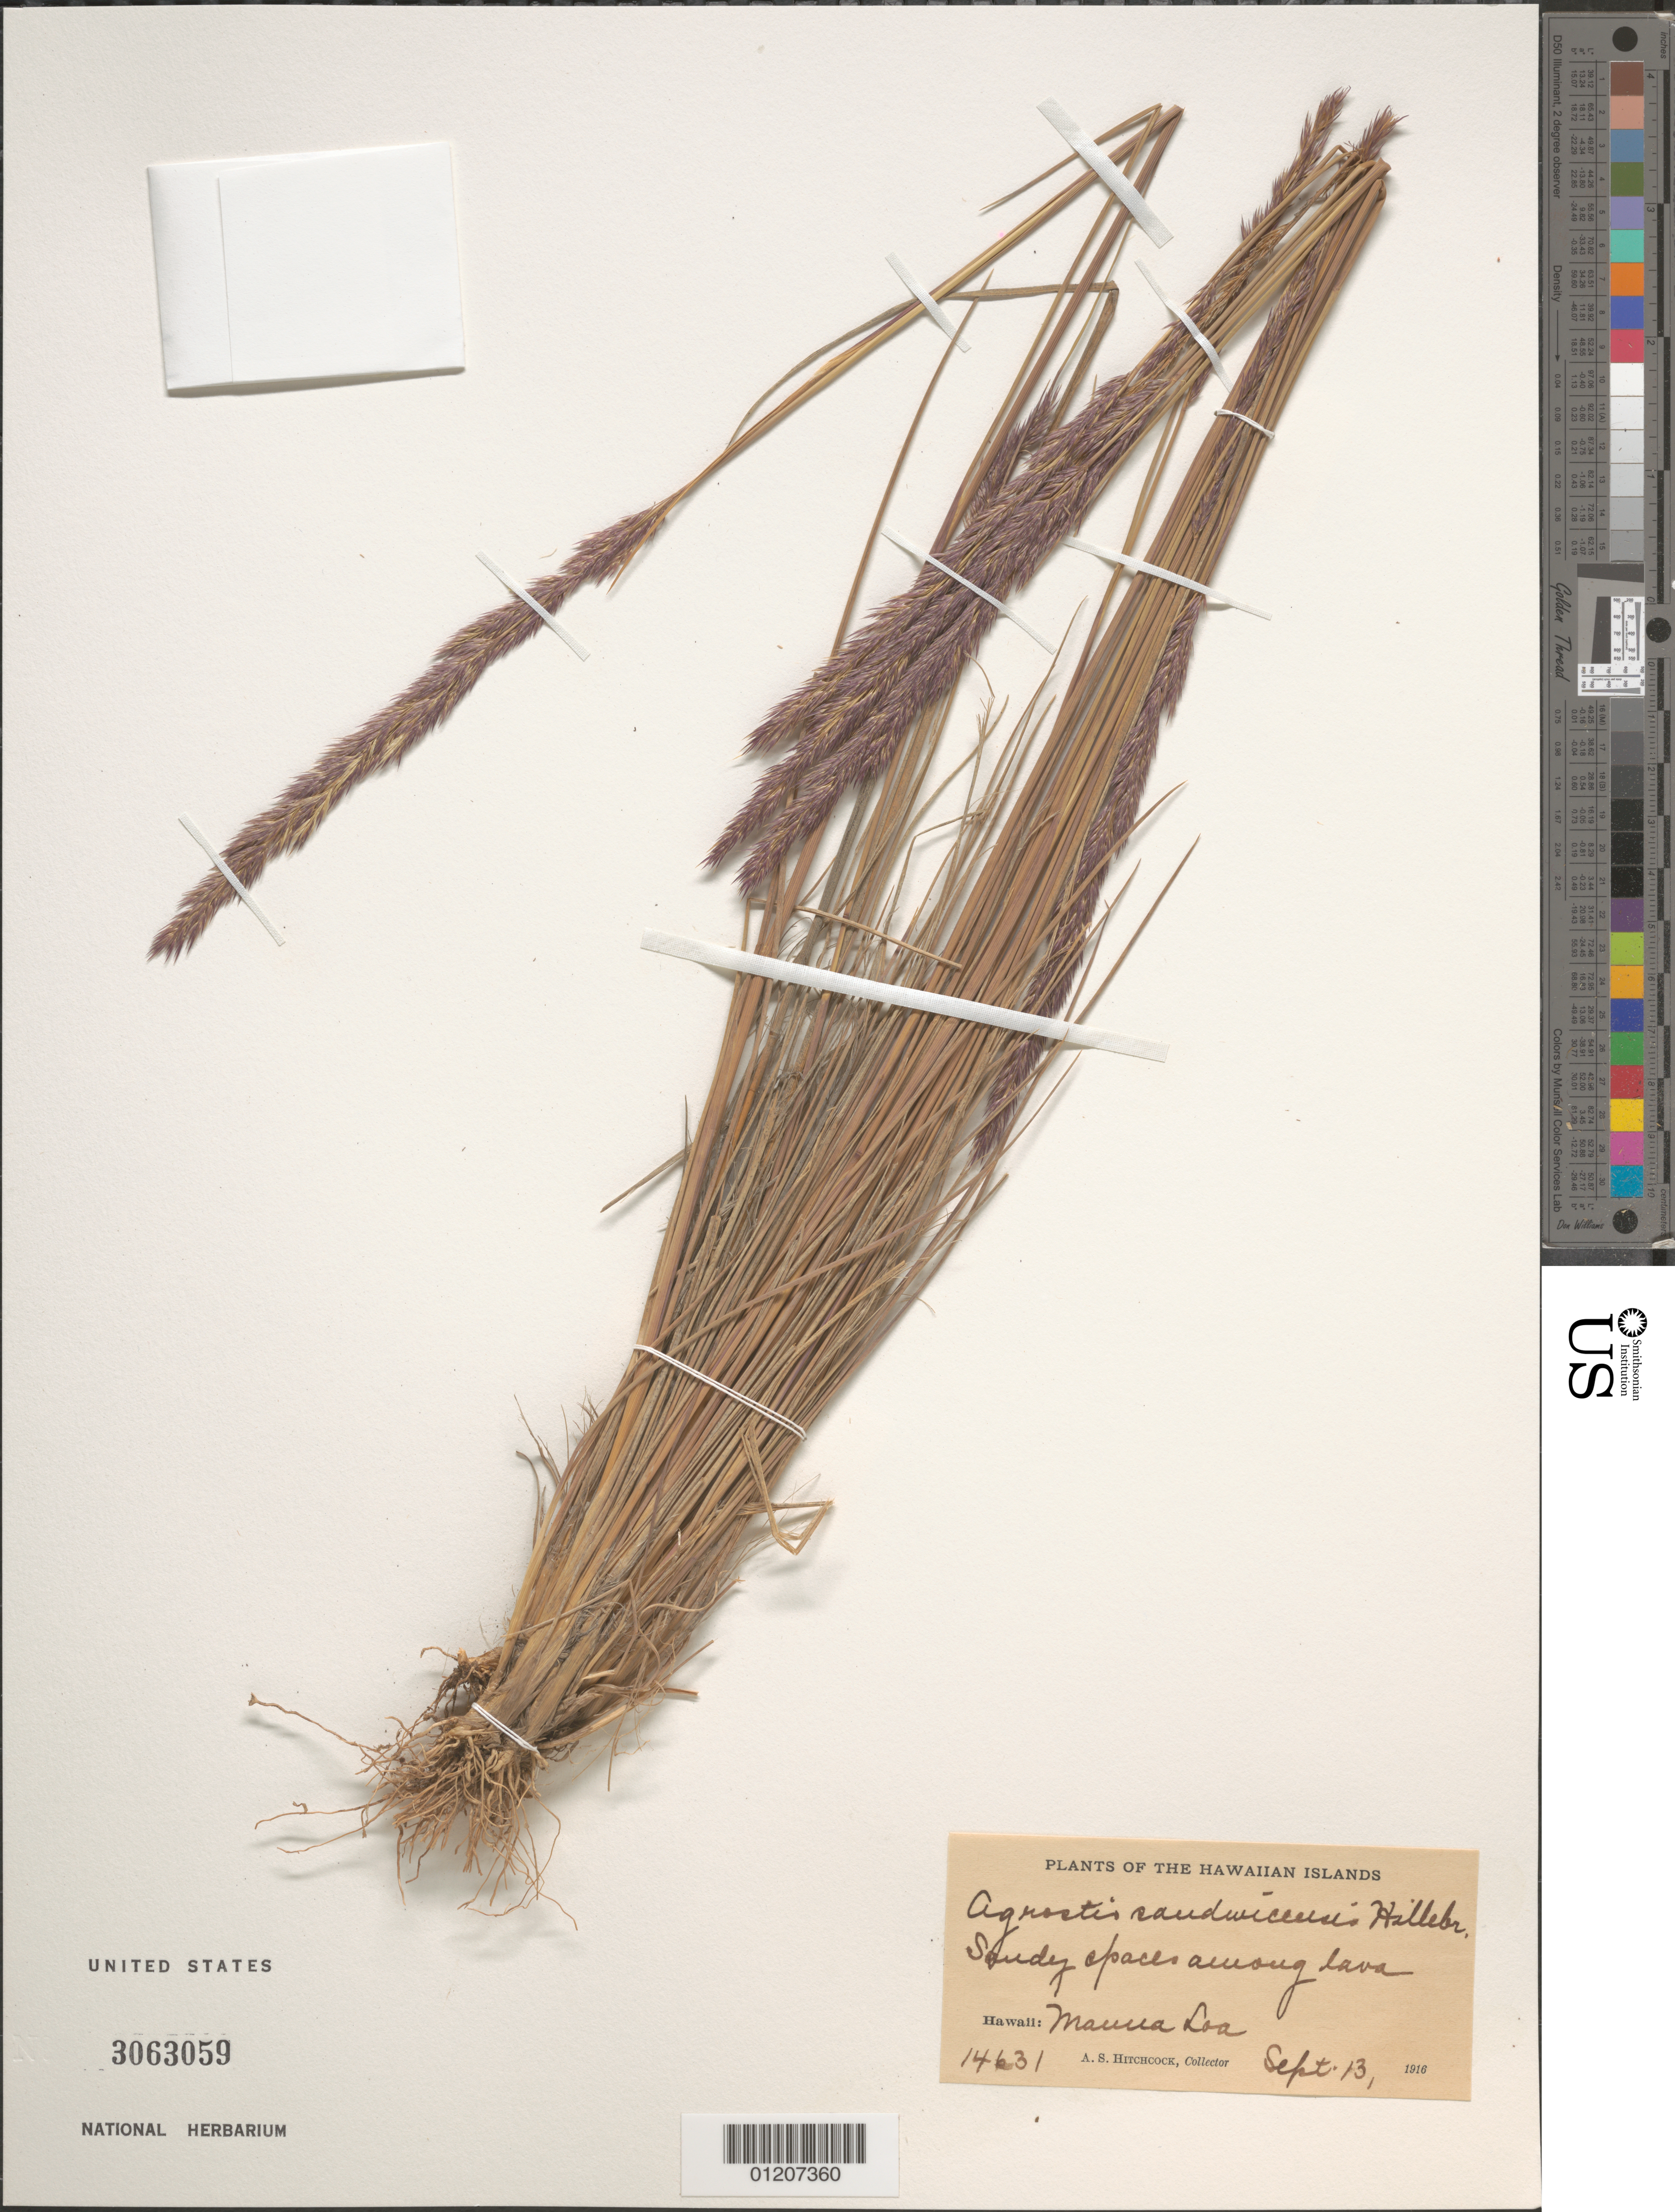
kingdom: Plantae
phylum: Tracheophyta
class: Liliopsida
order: Poales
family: Poaceae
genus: Agrostis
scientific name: Agrostis sandwicensis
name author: Hillebr.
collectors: A. S. Hitchcock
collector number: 14631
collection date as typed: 13 Sep 1916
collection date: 1916-09-13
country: United States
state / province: Hawaii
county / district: Hawaii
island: Hawaii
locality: Mauna Loa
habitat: Sandy spaces among lava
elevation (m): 3048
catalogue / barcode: US 3063059